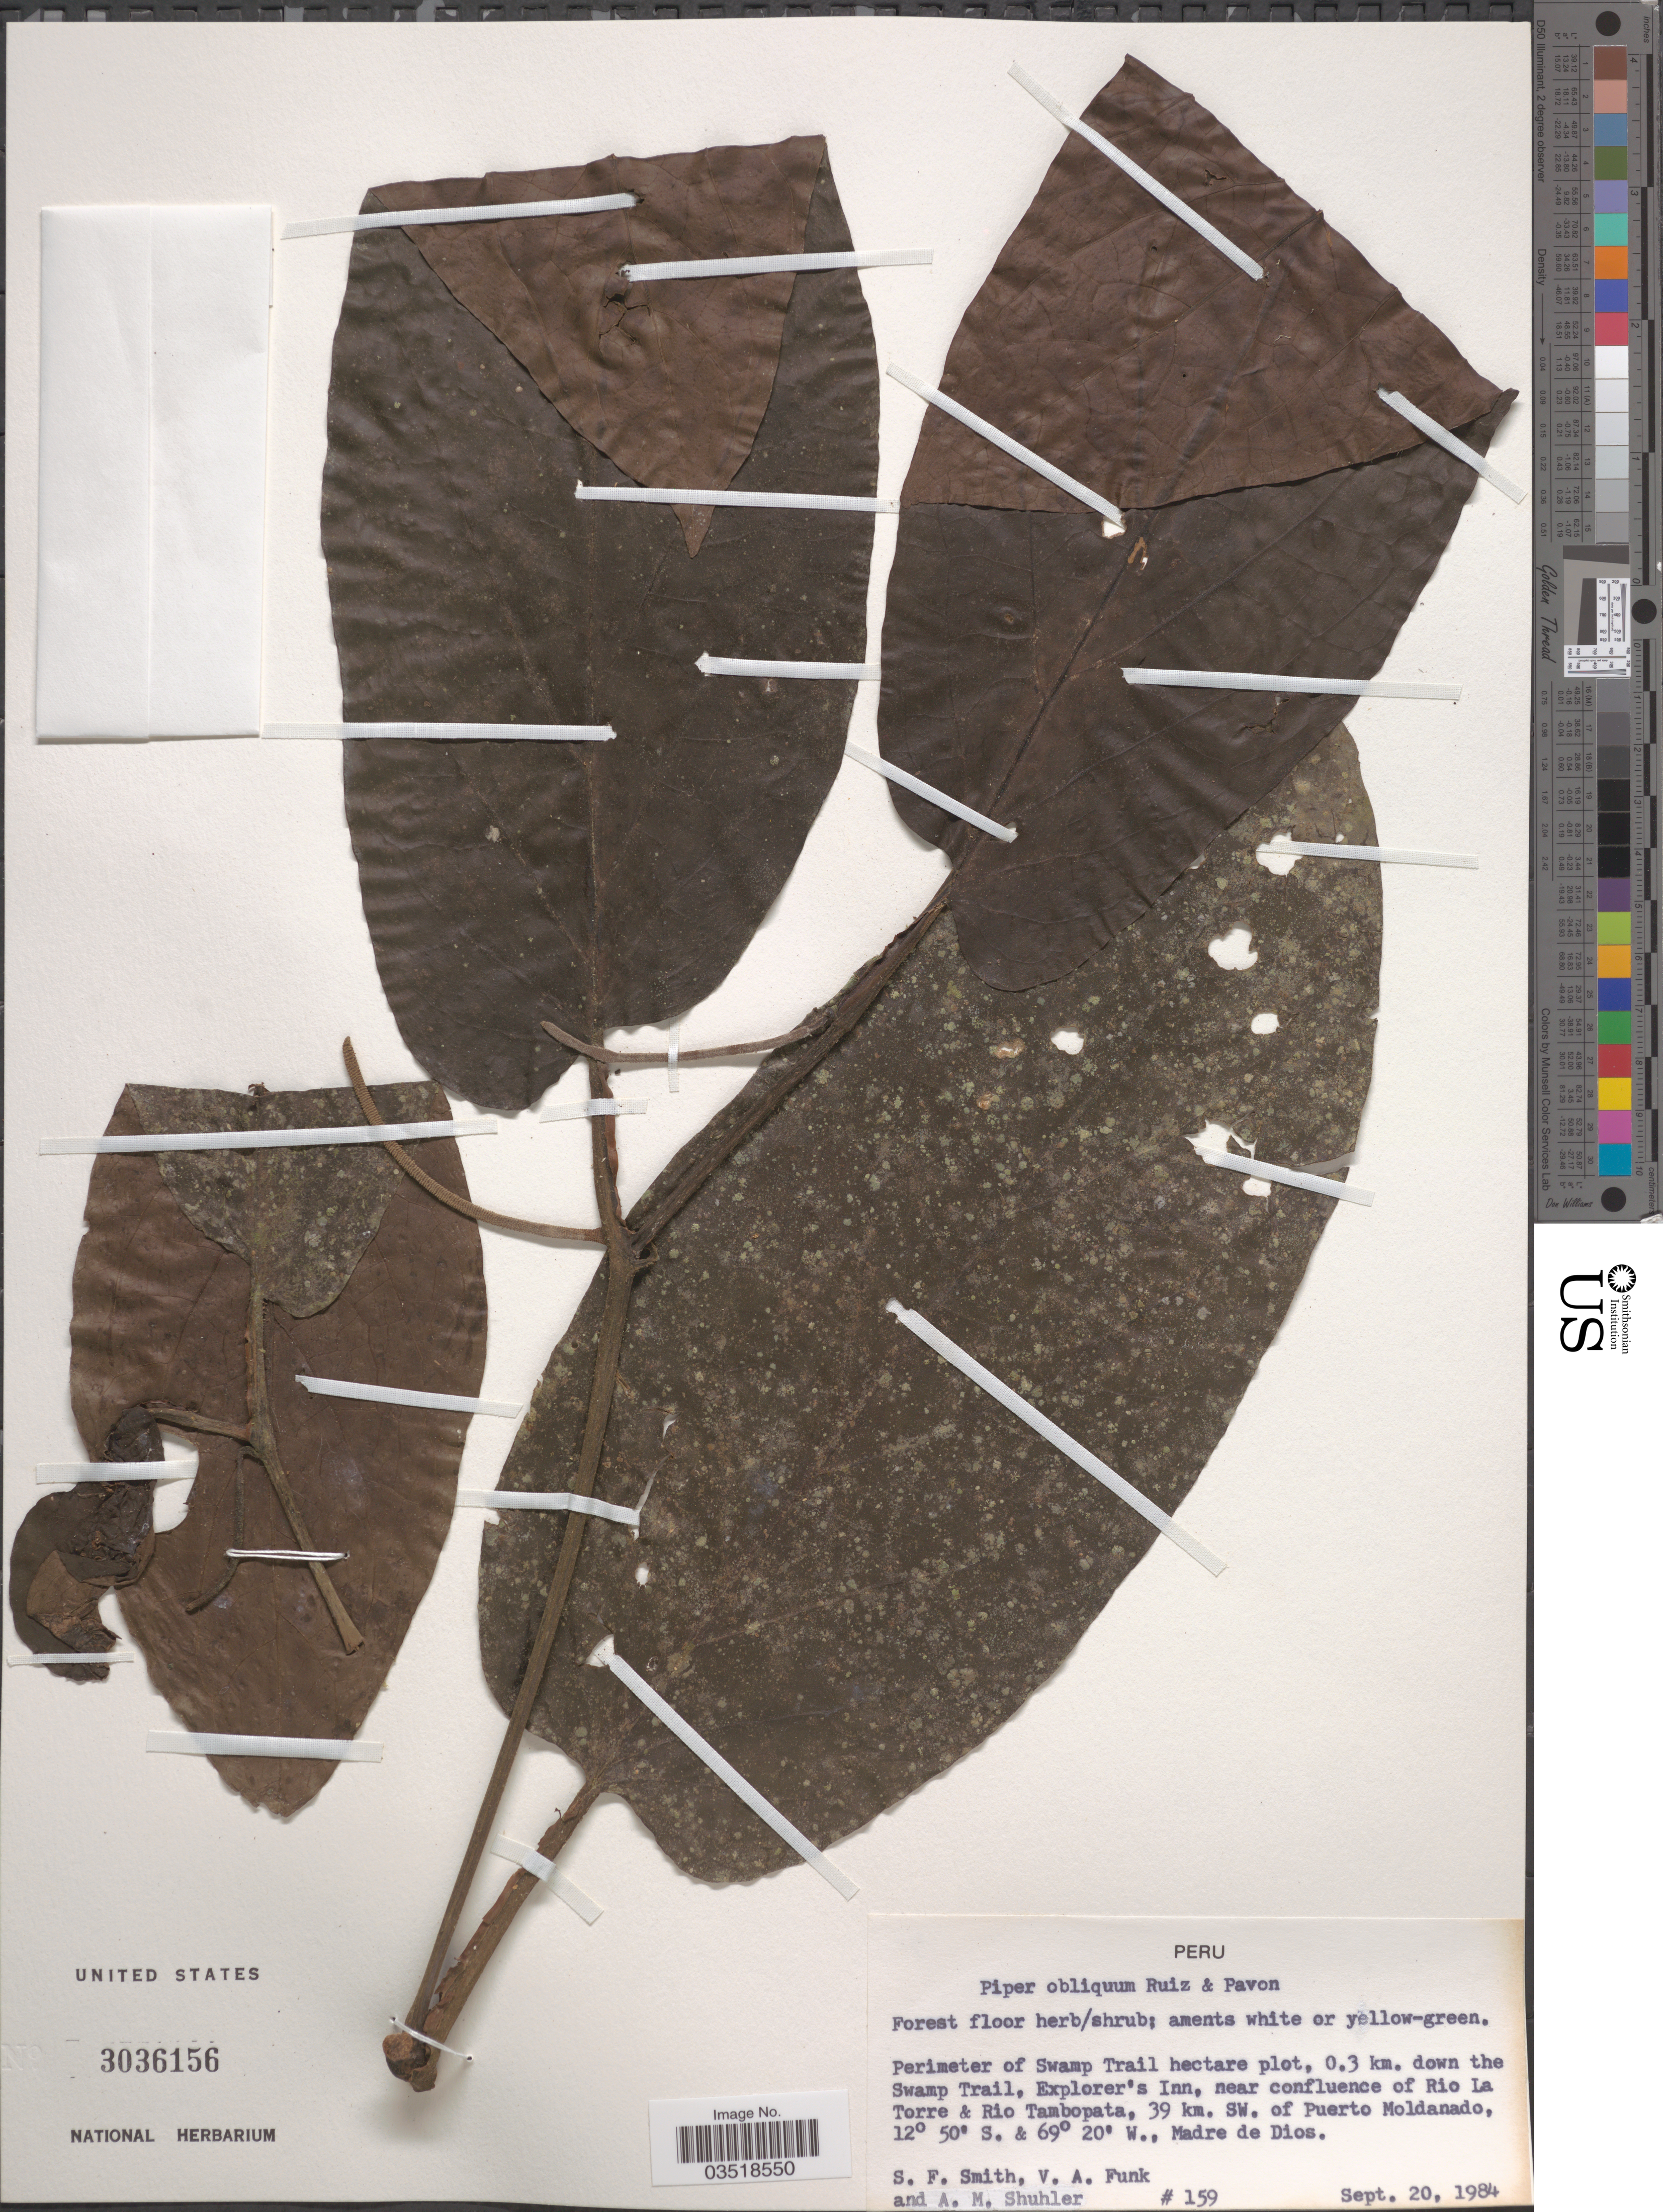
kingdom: Plantae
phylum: Tracheophyta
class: Magnoliopsida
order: Piperales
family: Piperaceae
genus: Piper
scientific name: Piper obliquum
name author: Ruiz & Pav.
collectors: S.F. Smith, V. Funk & A. Shuhler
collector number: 159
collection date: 1984-09-20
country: Peru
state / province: Madre de Dios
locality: Perimeter of Swamp Trail hectare plot, 0.3 km. down the Swamp Trail, Explorer's Inn, near confluence of Rio La Torre & Rio Tambopata, 39 km. SW. of Puerto Moldanado.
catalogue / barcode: US 3036156